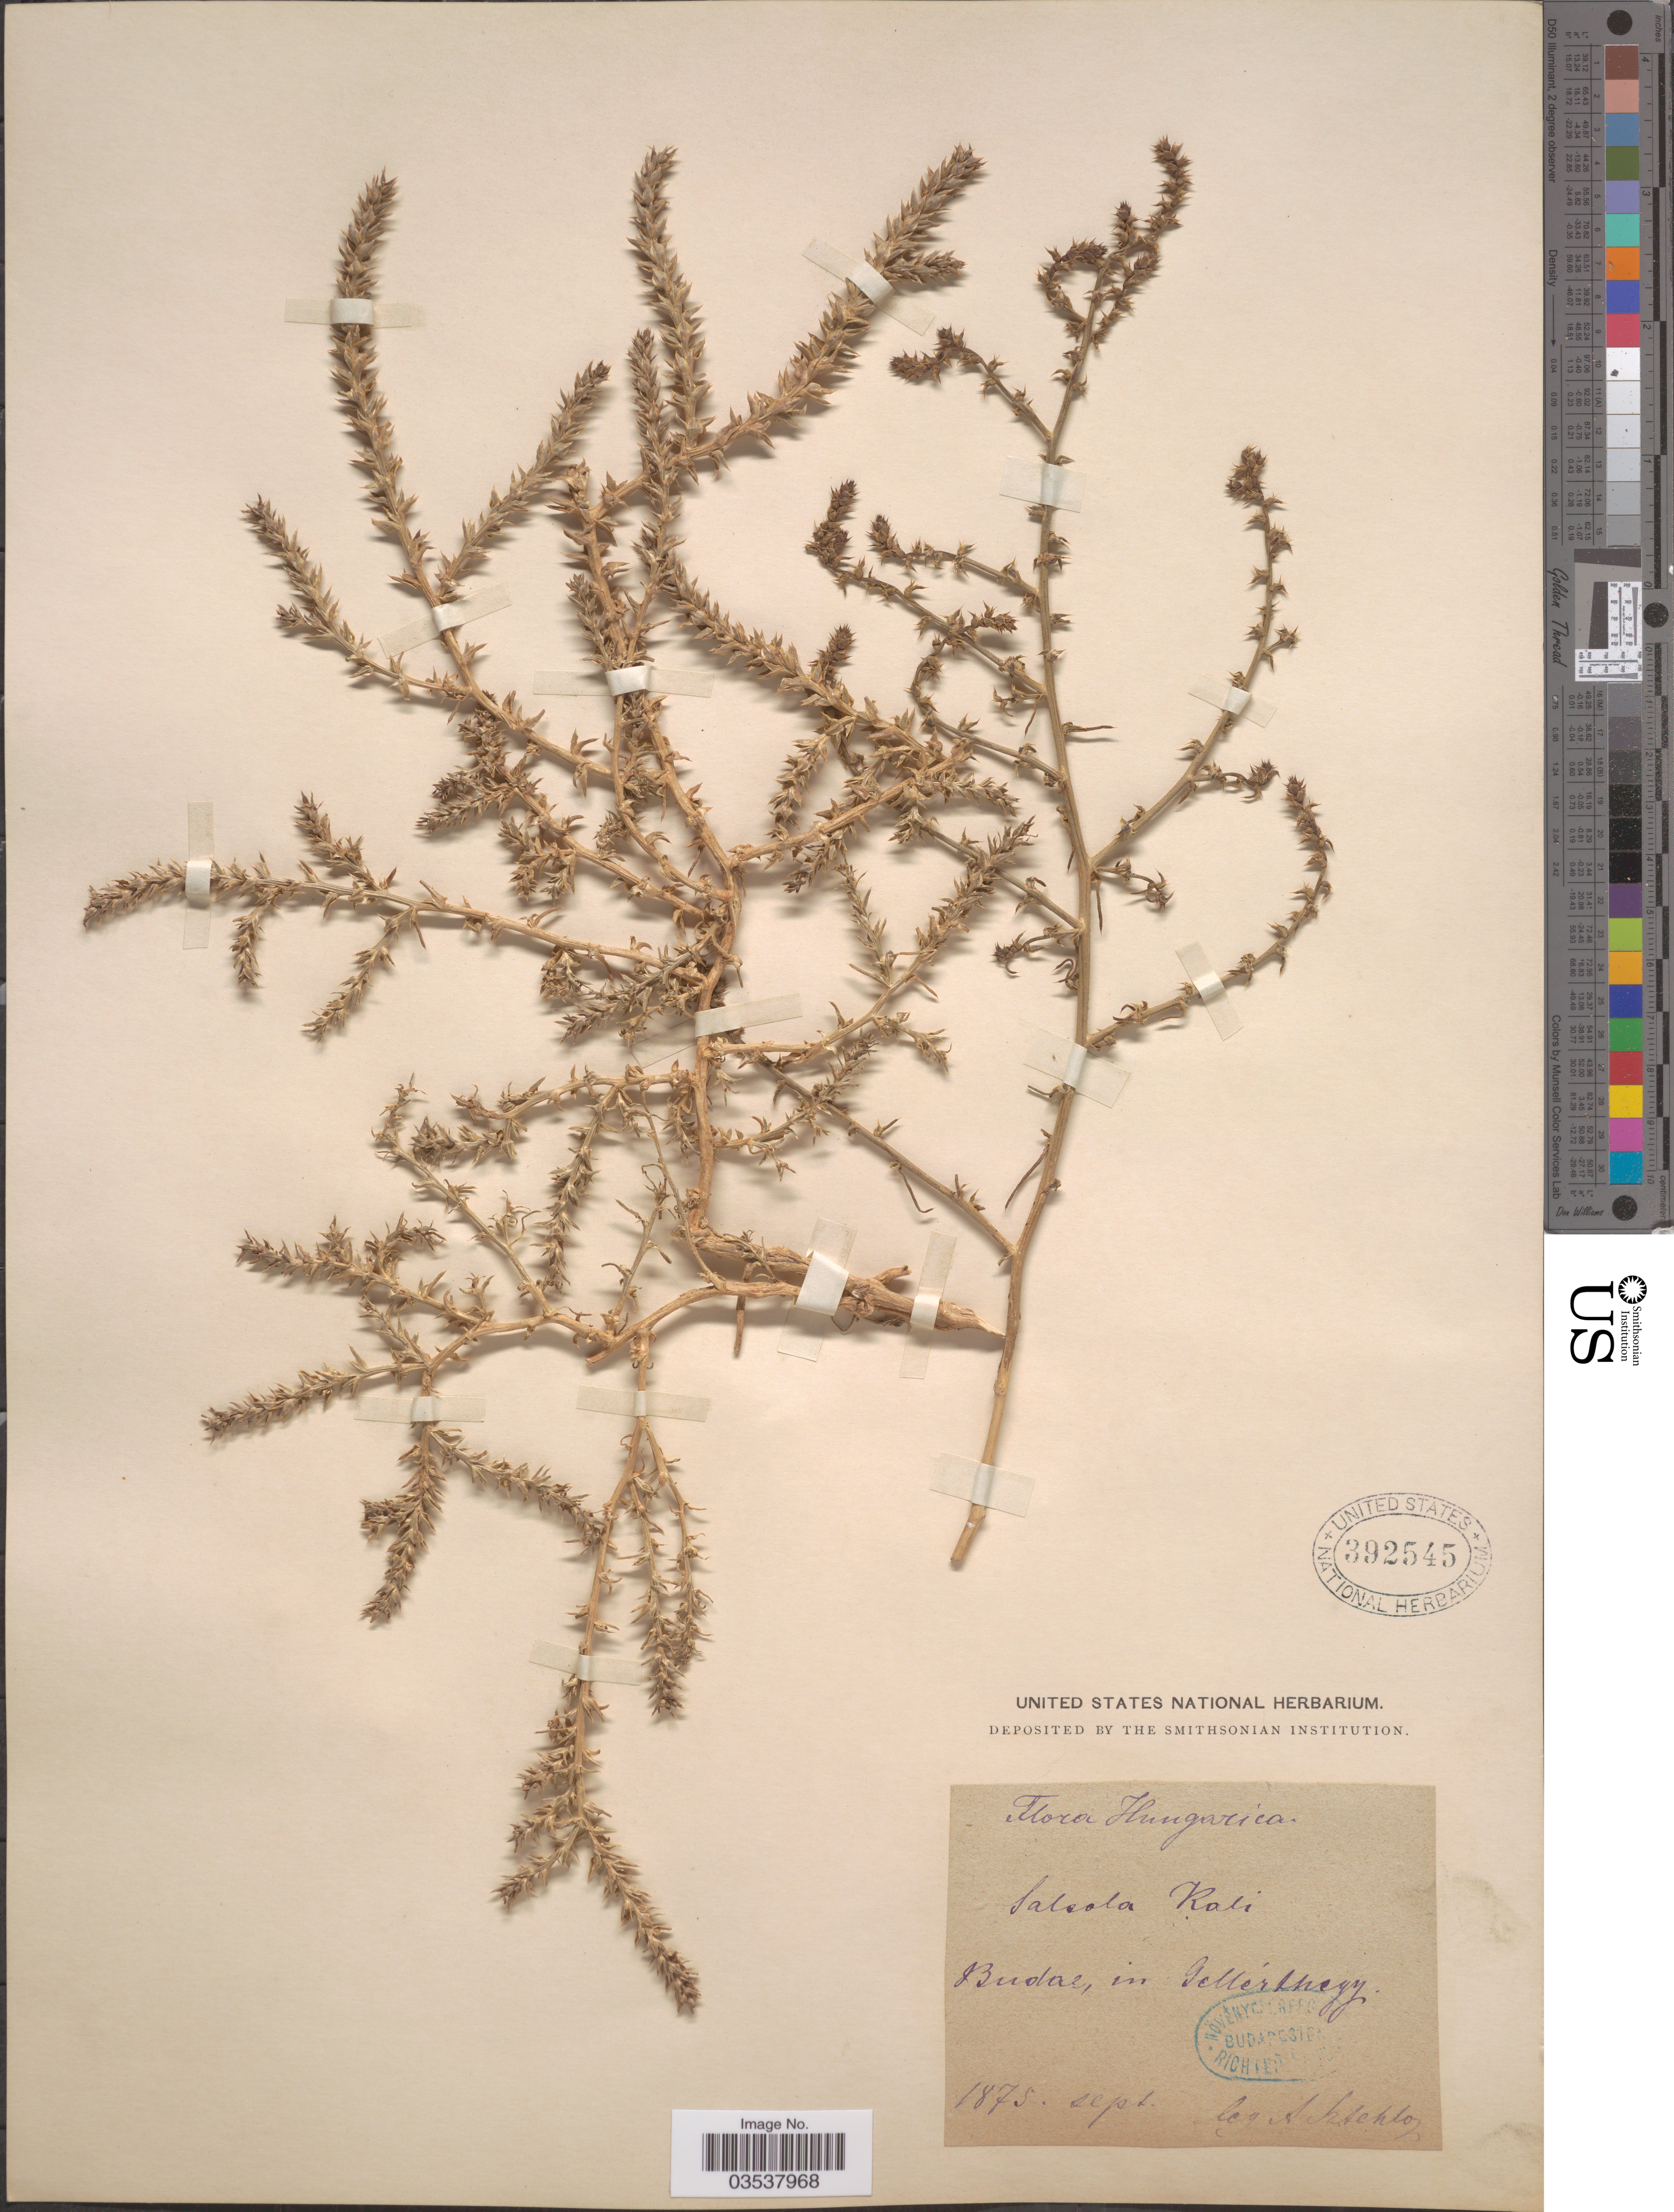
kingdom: Plantae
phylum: Tracheophyta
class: Magnoliopsida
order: Caryophyllales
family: Amaranthaceae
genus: Salsola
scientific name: Salsola kali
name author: L.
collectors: A. Stehlo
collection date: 1875-09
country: Hungary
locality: Budae, in Gellérthegy.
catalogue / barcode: US 392545